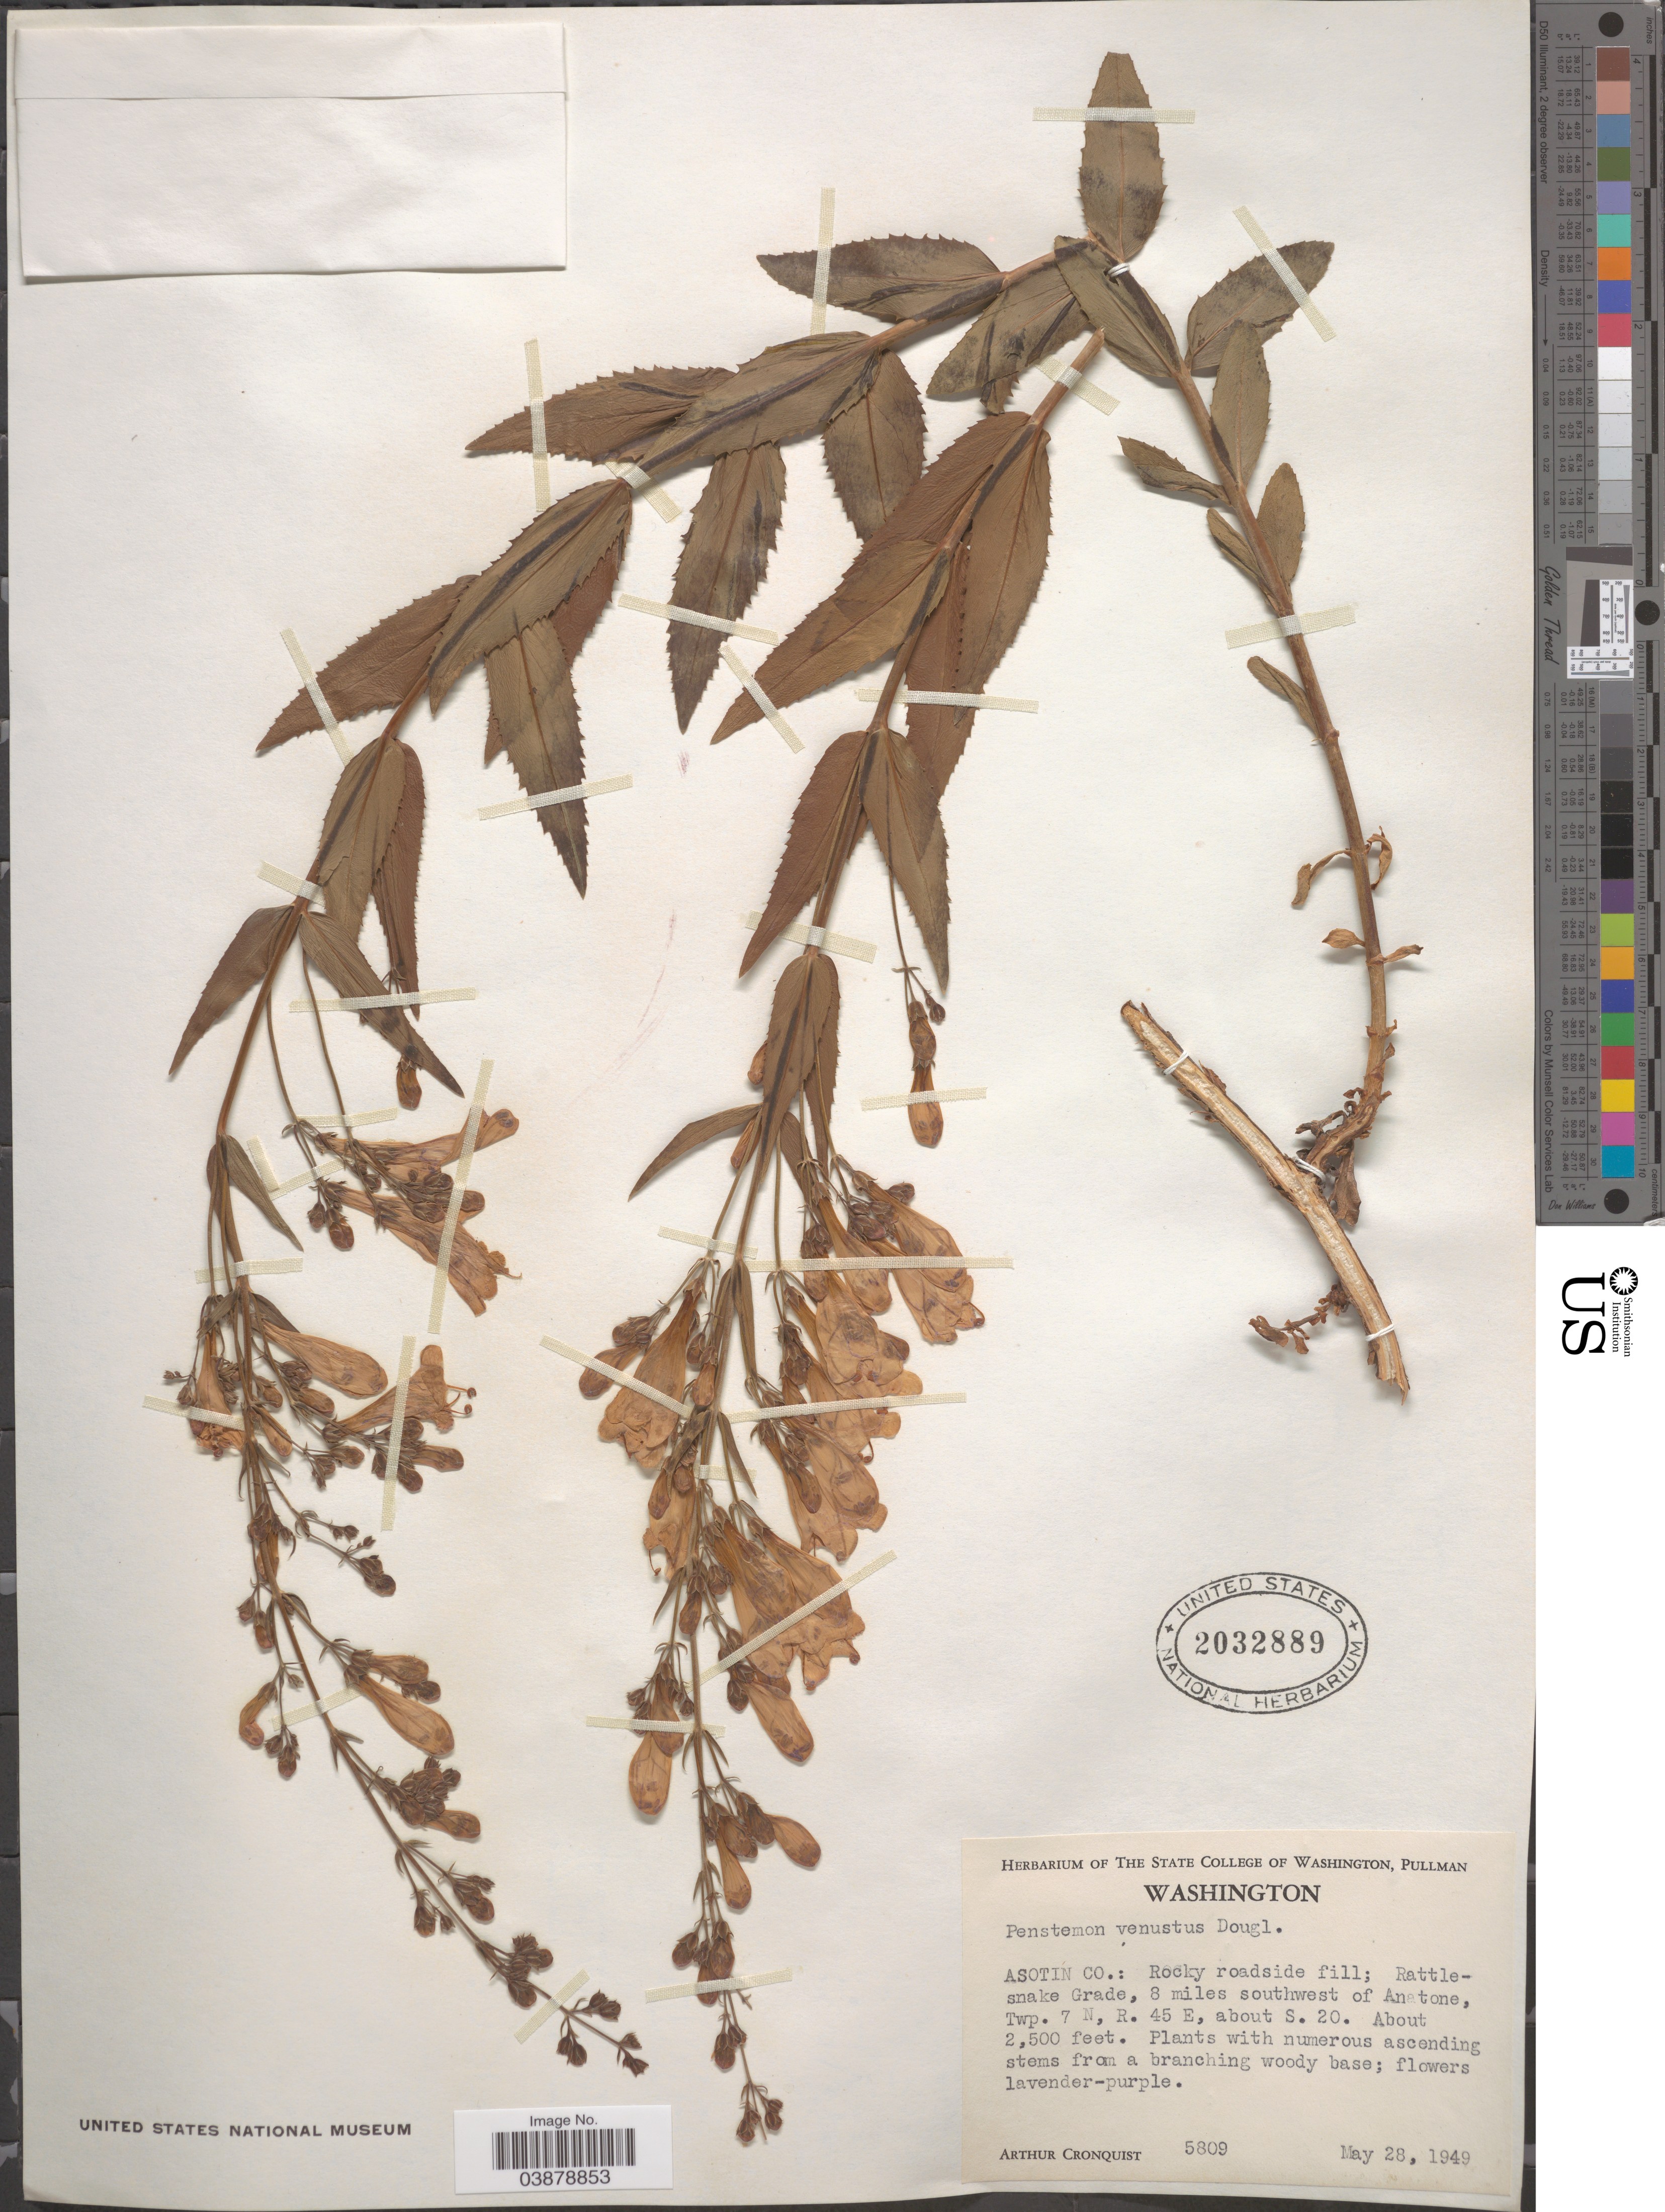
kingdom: Plantae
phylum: Tracheophyta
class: Magnoliopsida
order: Lamiales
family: Plantaginaceae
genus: Penstemon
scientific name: Penstemon venustus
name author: Douglas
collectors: A. J. Cronquist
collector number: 5809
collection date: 1949-05-28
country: United States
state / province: Washington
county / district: Asotin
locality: Asotin Co.: Rocky roadside fill; Rattlesnake Grade, 8 miles southwest of Anatone, Twp. 7 N, R. 45 E, about S. 20.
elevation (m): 762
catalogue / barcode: US 2032889